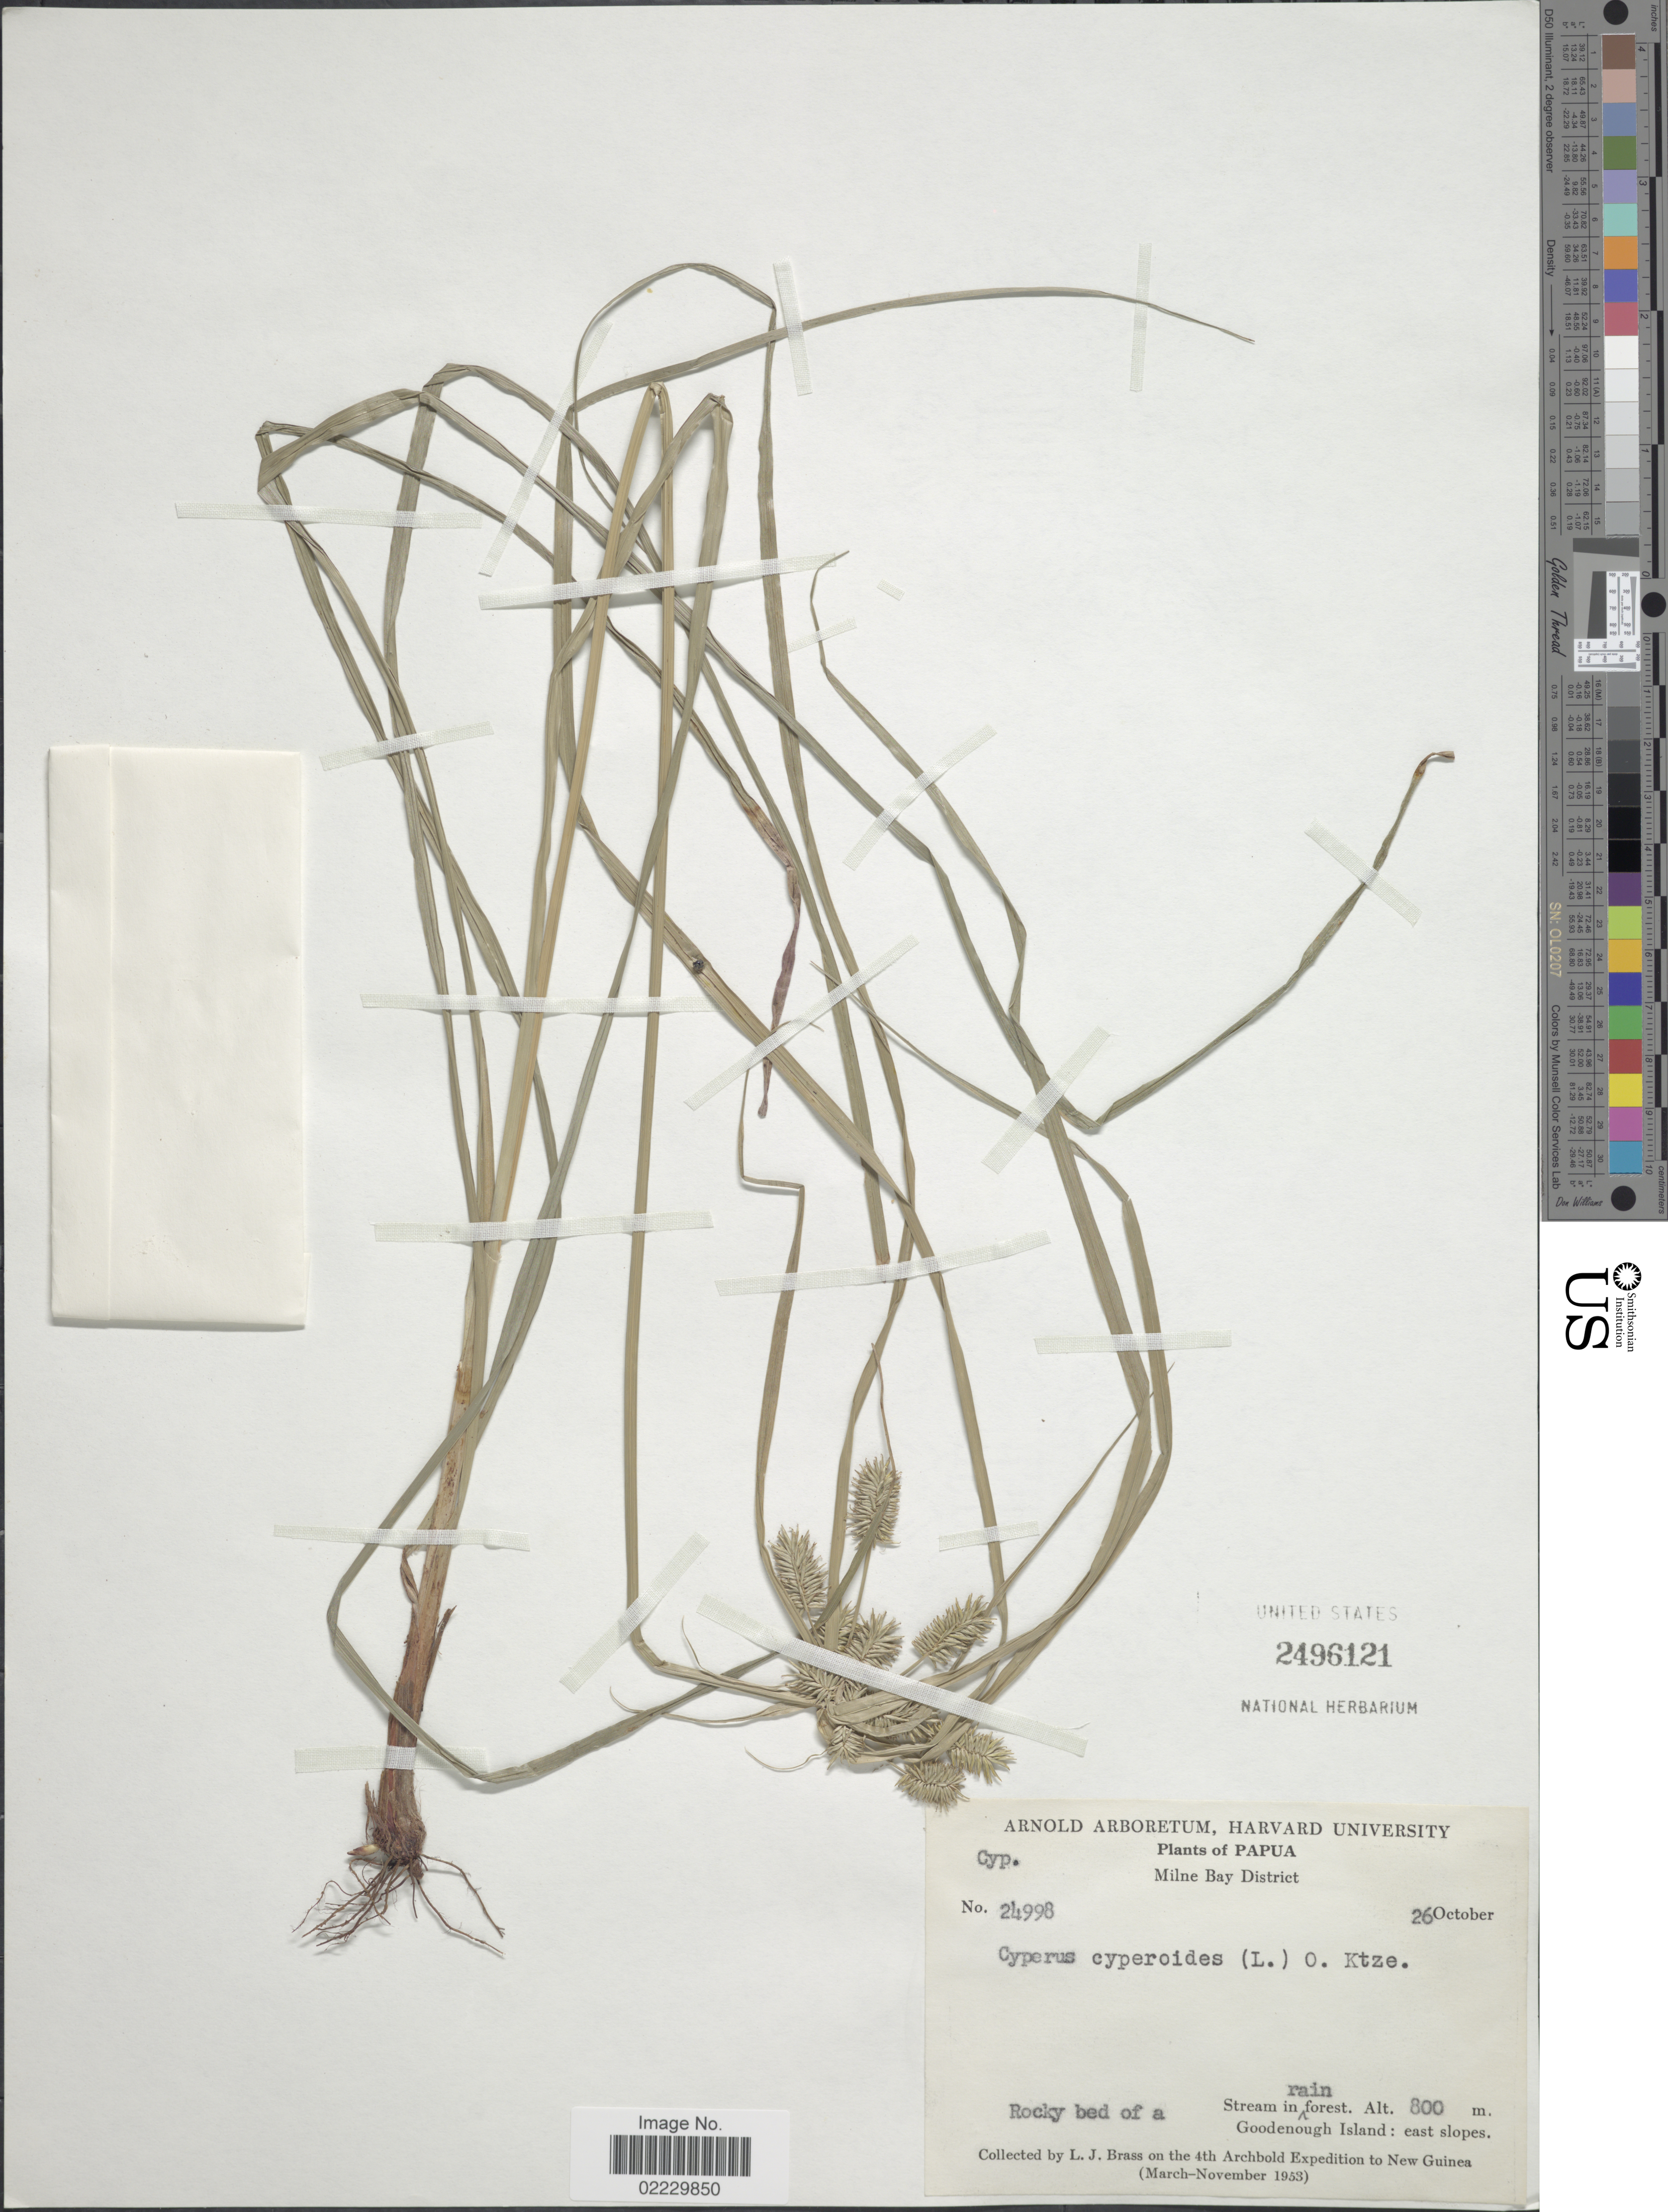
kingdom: Plantae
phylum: Tracheophyta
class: Liliopsida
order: Poales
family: Cyperaceae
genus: Cyperus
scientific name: Cyperus cyperoides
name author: (L.) Kuntze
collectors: L. J. Brass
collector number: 24998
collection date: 1953-10-26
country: Papua New Guinea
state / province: Milne Bay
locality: Papua, Milne Bay District. Goodenough Island: east slopes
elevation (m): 800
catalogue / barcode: US 2496121